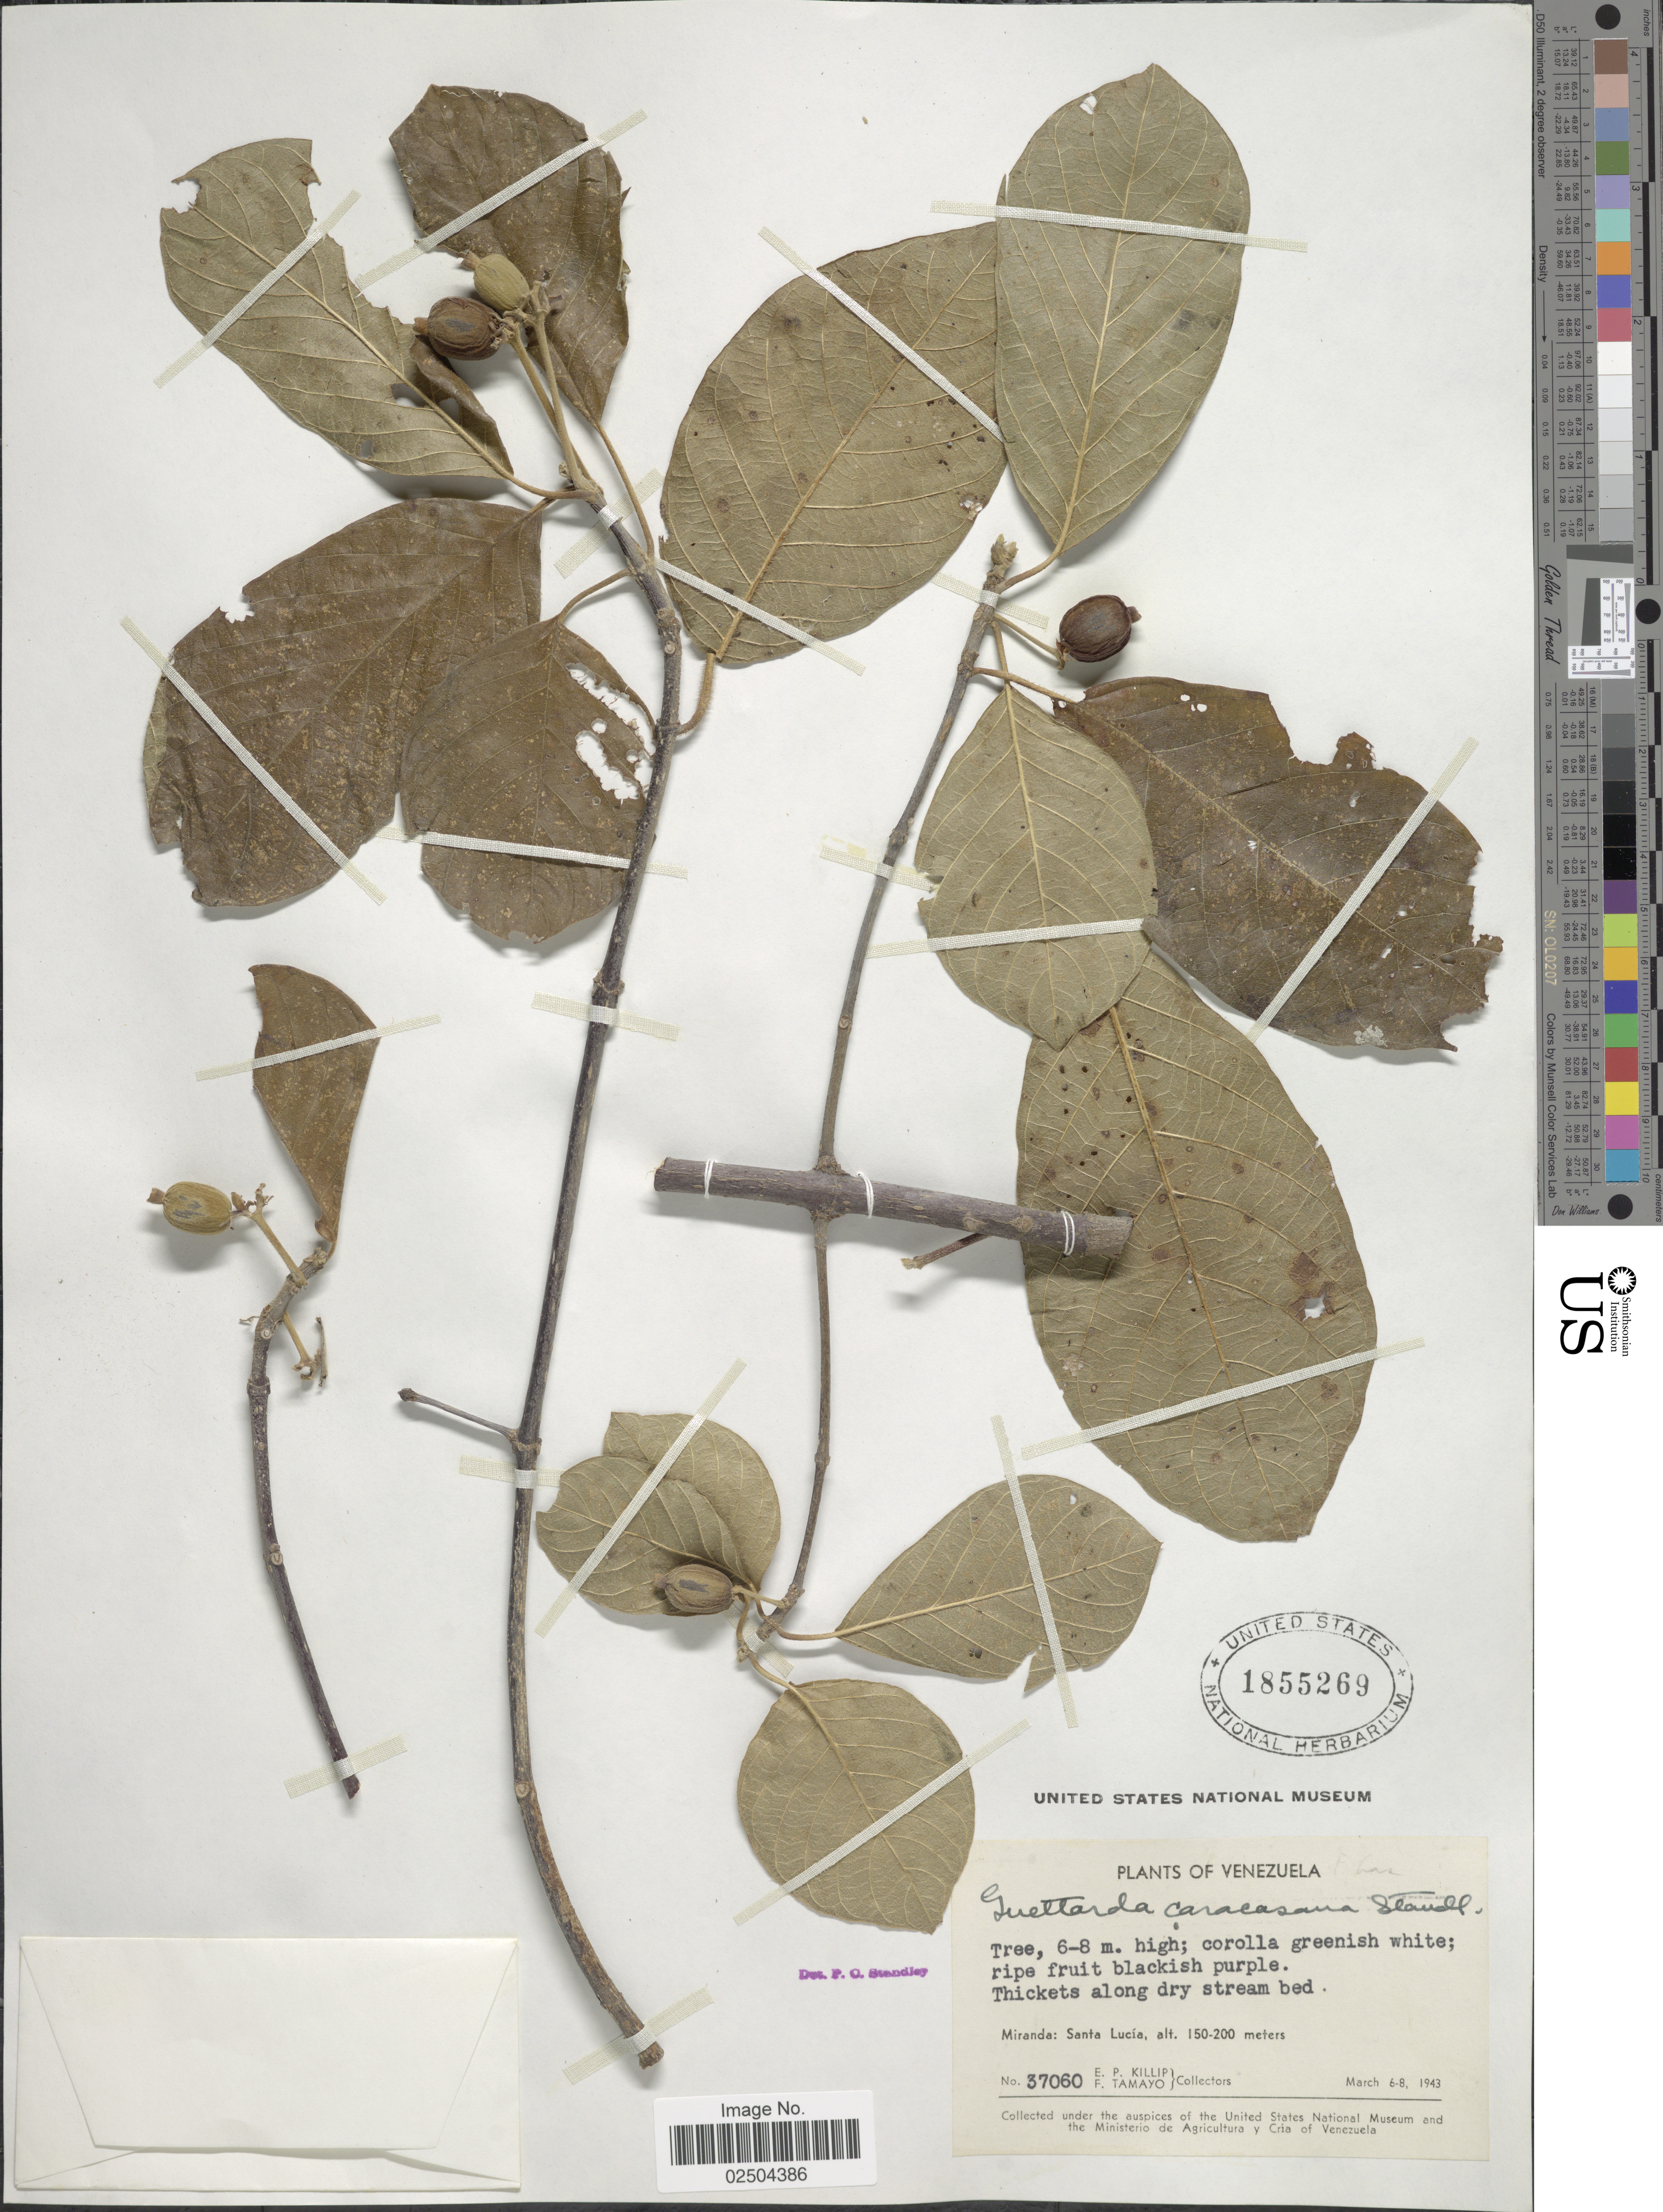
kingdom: Plantae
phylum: Tracheophyta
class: Magnoliopsida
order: Gentianales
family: Rubiaceae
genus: Guettarda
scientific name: Guettarda caracasana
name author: Standl. in Pittier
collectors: E. P. Killip & F. Tamayo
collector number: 37060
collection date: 1943-03-06/1943-03-08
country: Venezuela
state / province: Miranda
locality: Miranda: Santa Lucia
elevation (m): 150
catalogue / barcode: US 1855269